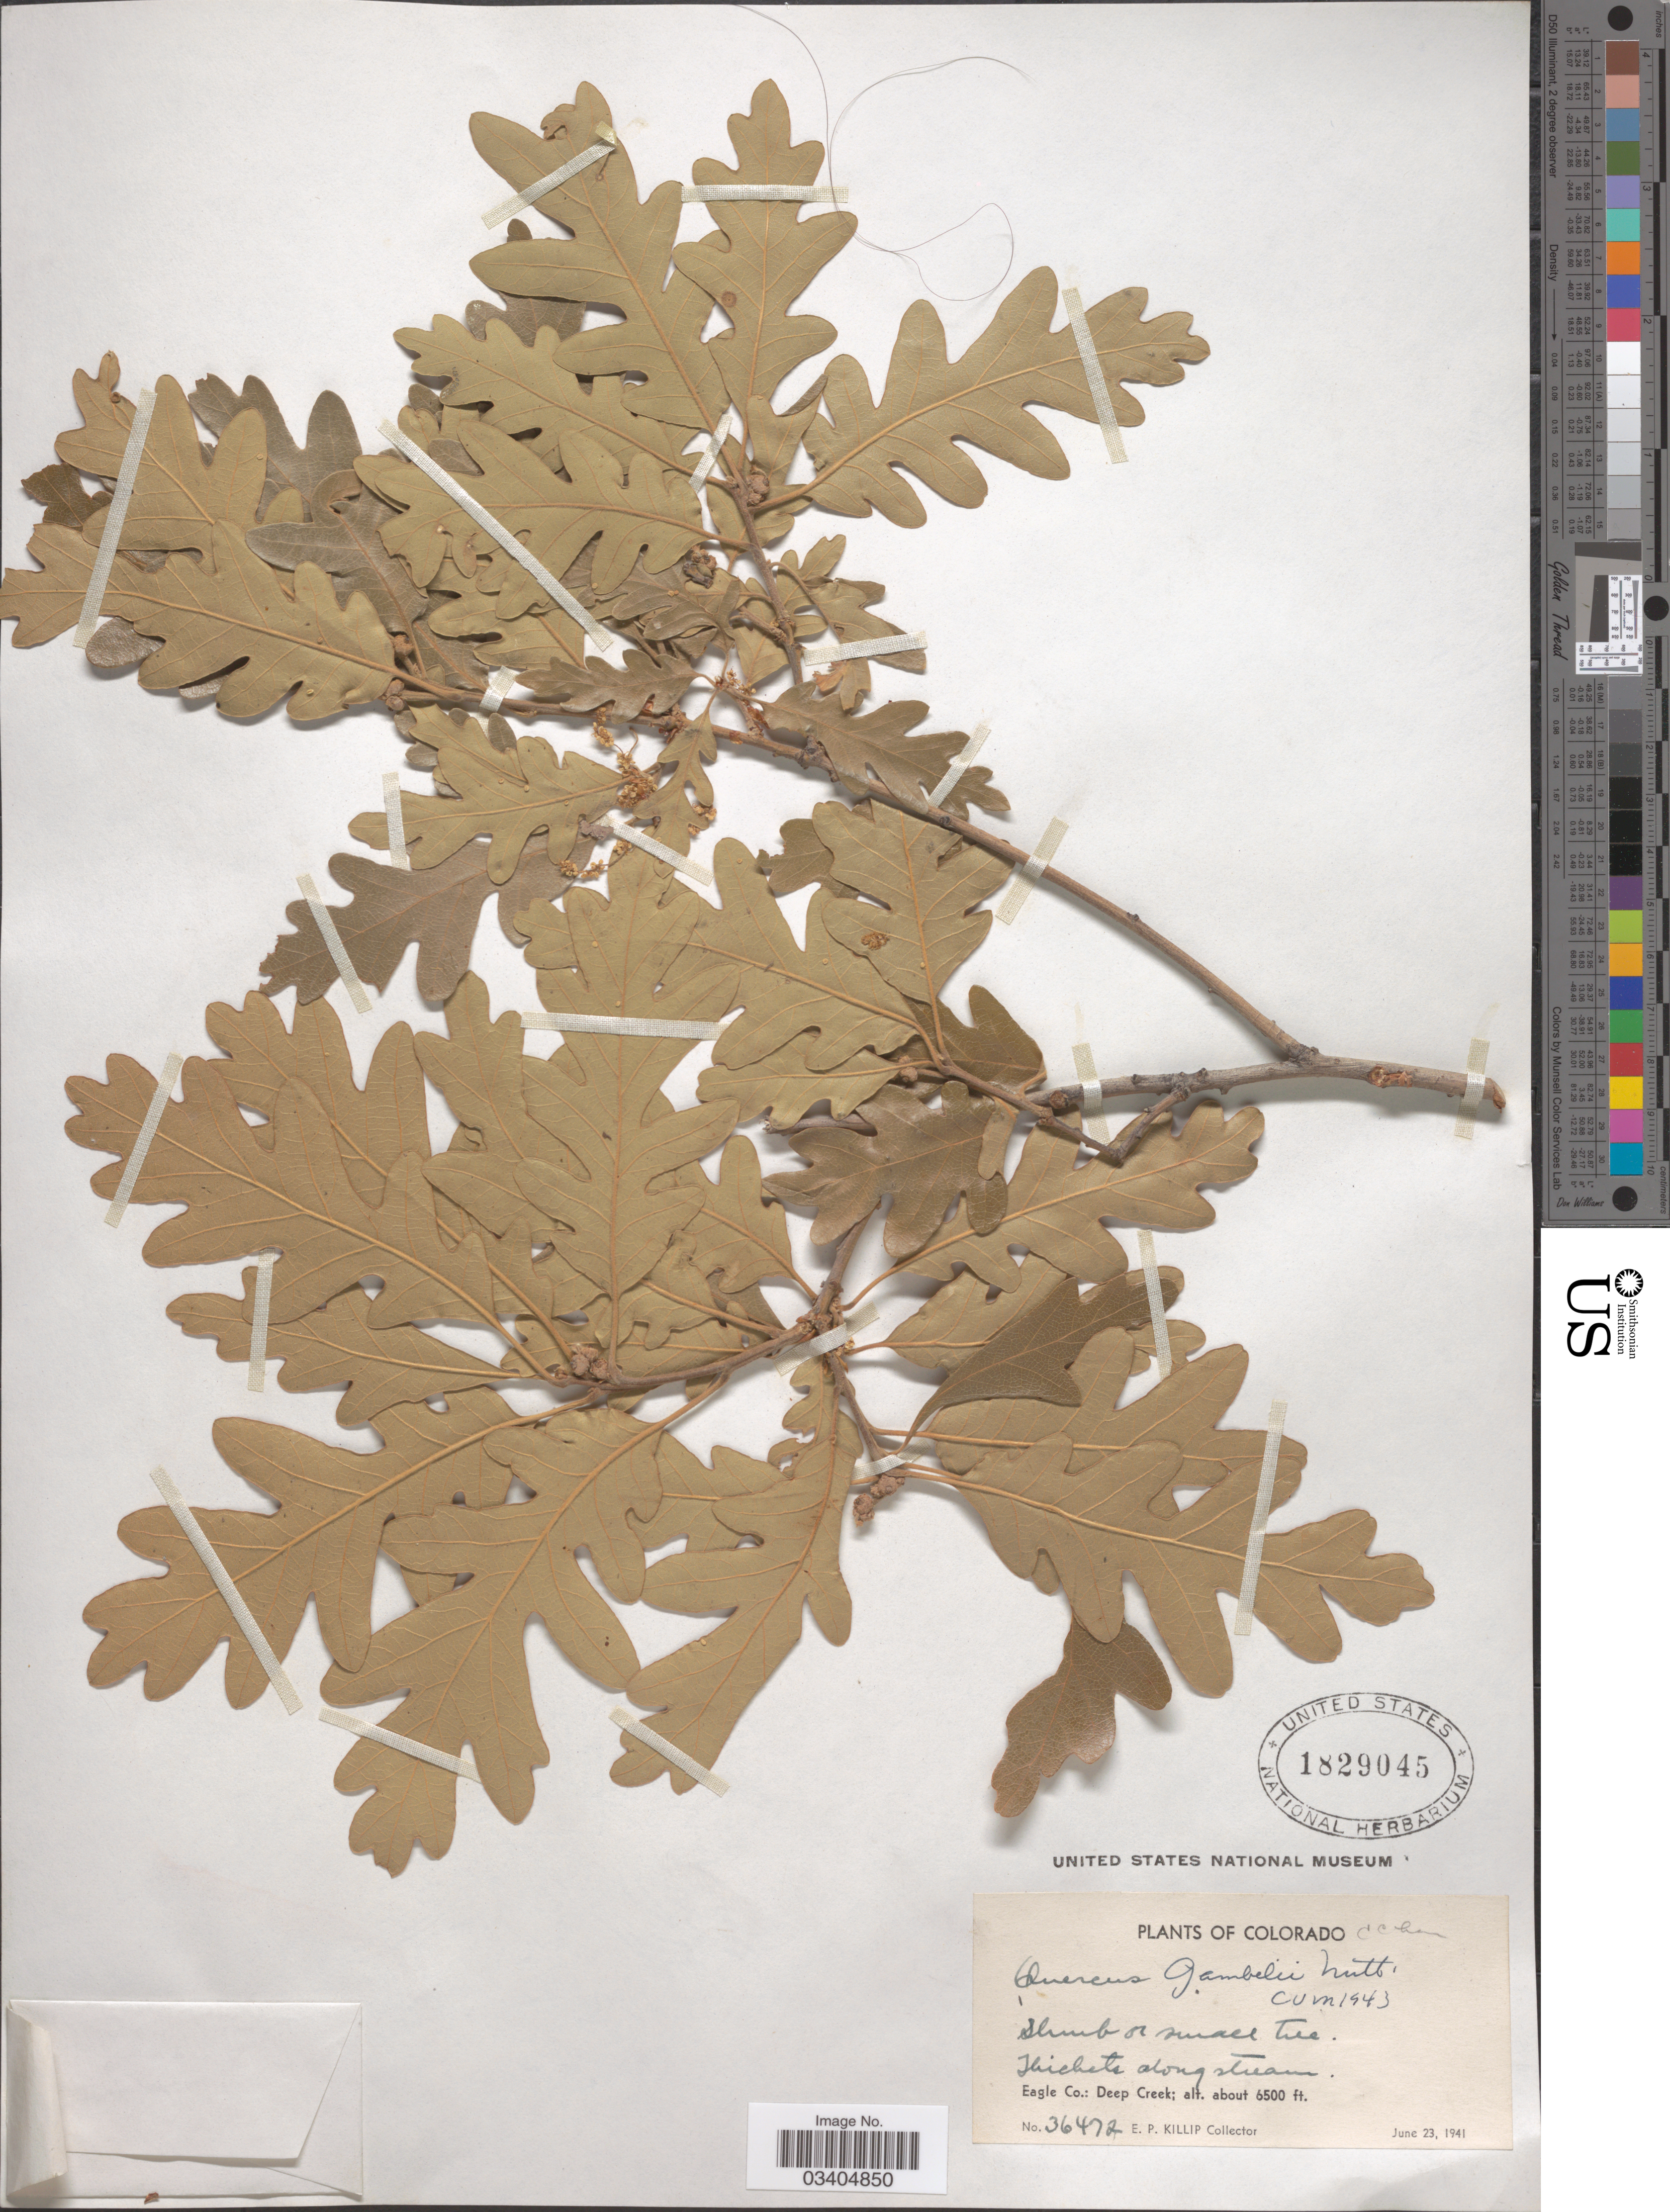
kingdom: Plantae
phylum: Tracheophyta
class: Magnoliopsida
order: Fagales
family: Fagaceae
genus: Quercus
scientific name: Quercus gambelii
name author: Nutt.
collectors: E. P. Killip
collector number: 36472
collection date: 1941-06-23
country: United States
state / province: Colorado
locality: Eagle Co.: Deep Creek.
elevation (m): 1981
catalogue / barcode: US 1829045